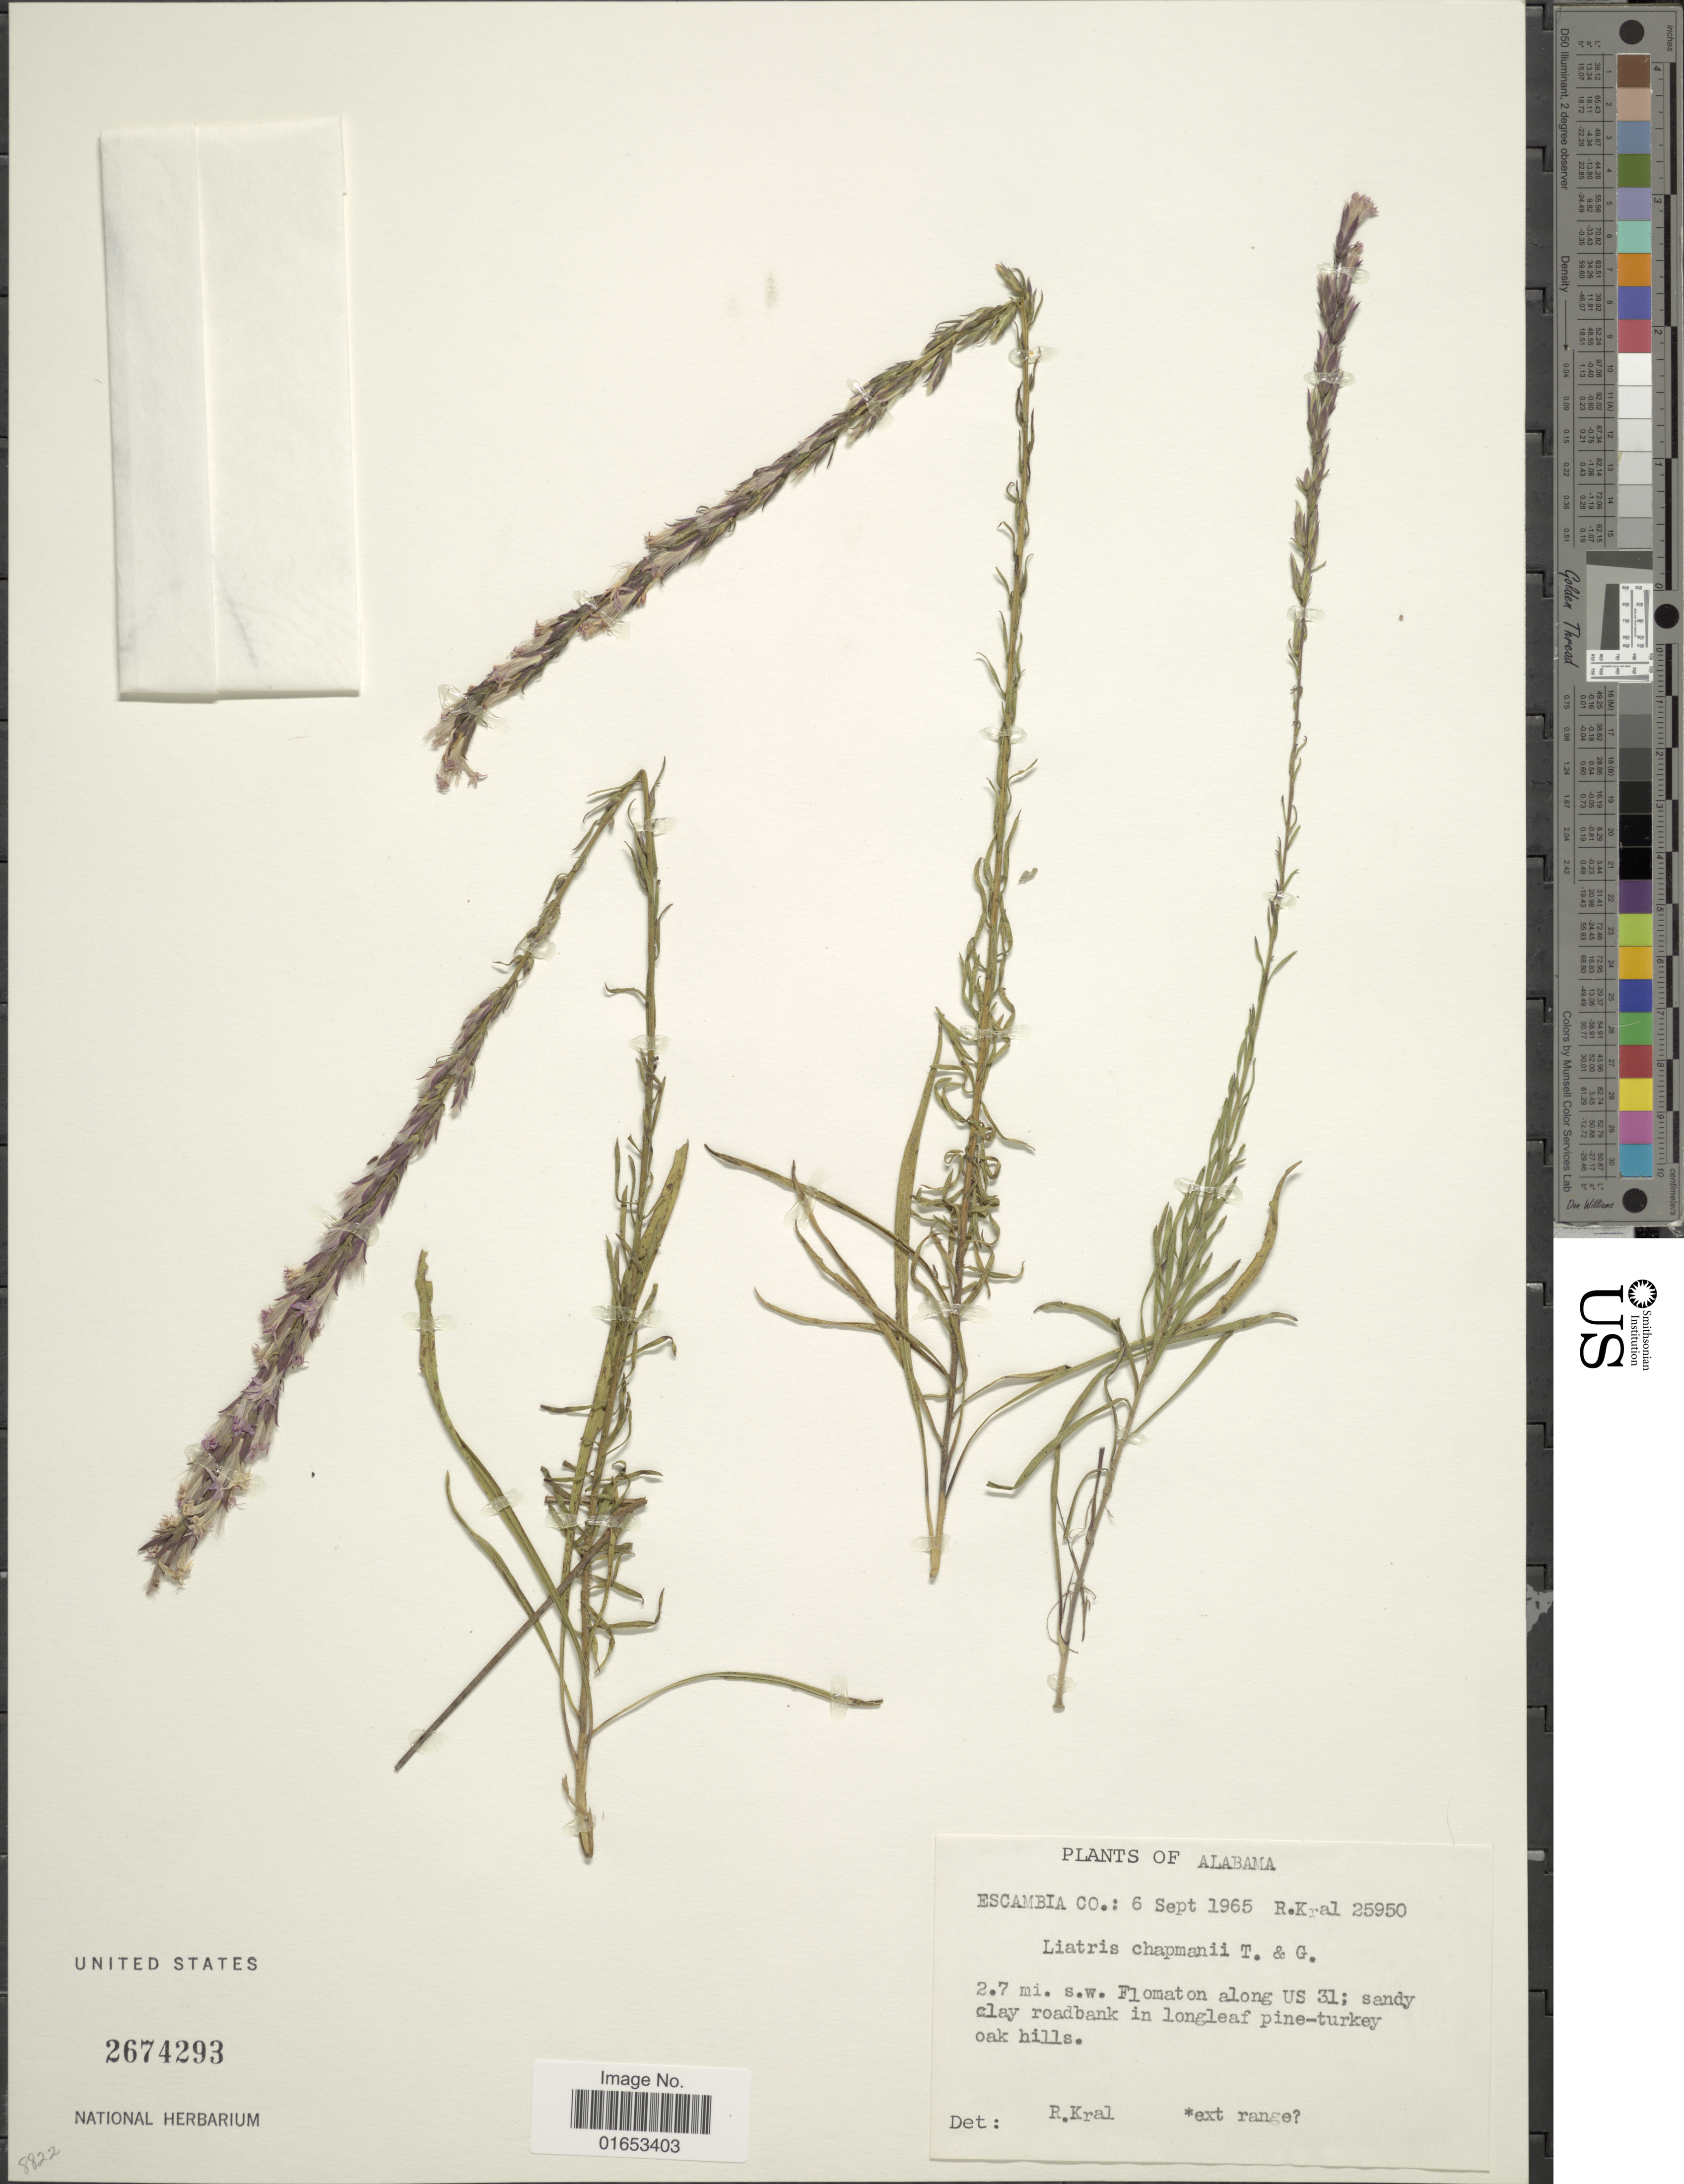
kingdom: Plantae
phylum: Tracheophyta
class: Magnoliopsida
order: Asterales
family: Asteraceae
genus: Liatris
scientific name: Liatris chapmanii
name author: Torr. & A. Gray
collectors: R. Kral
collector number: R. Kral 25950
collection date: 1965-09-06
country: United States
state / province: Alabama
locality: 2.7 mi. s.w. Flomaton along US 31; sandy clay roadbank in longleaf pine-turkey oak hills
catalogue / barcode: US 2674293